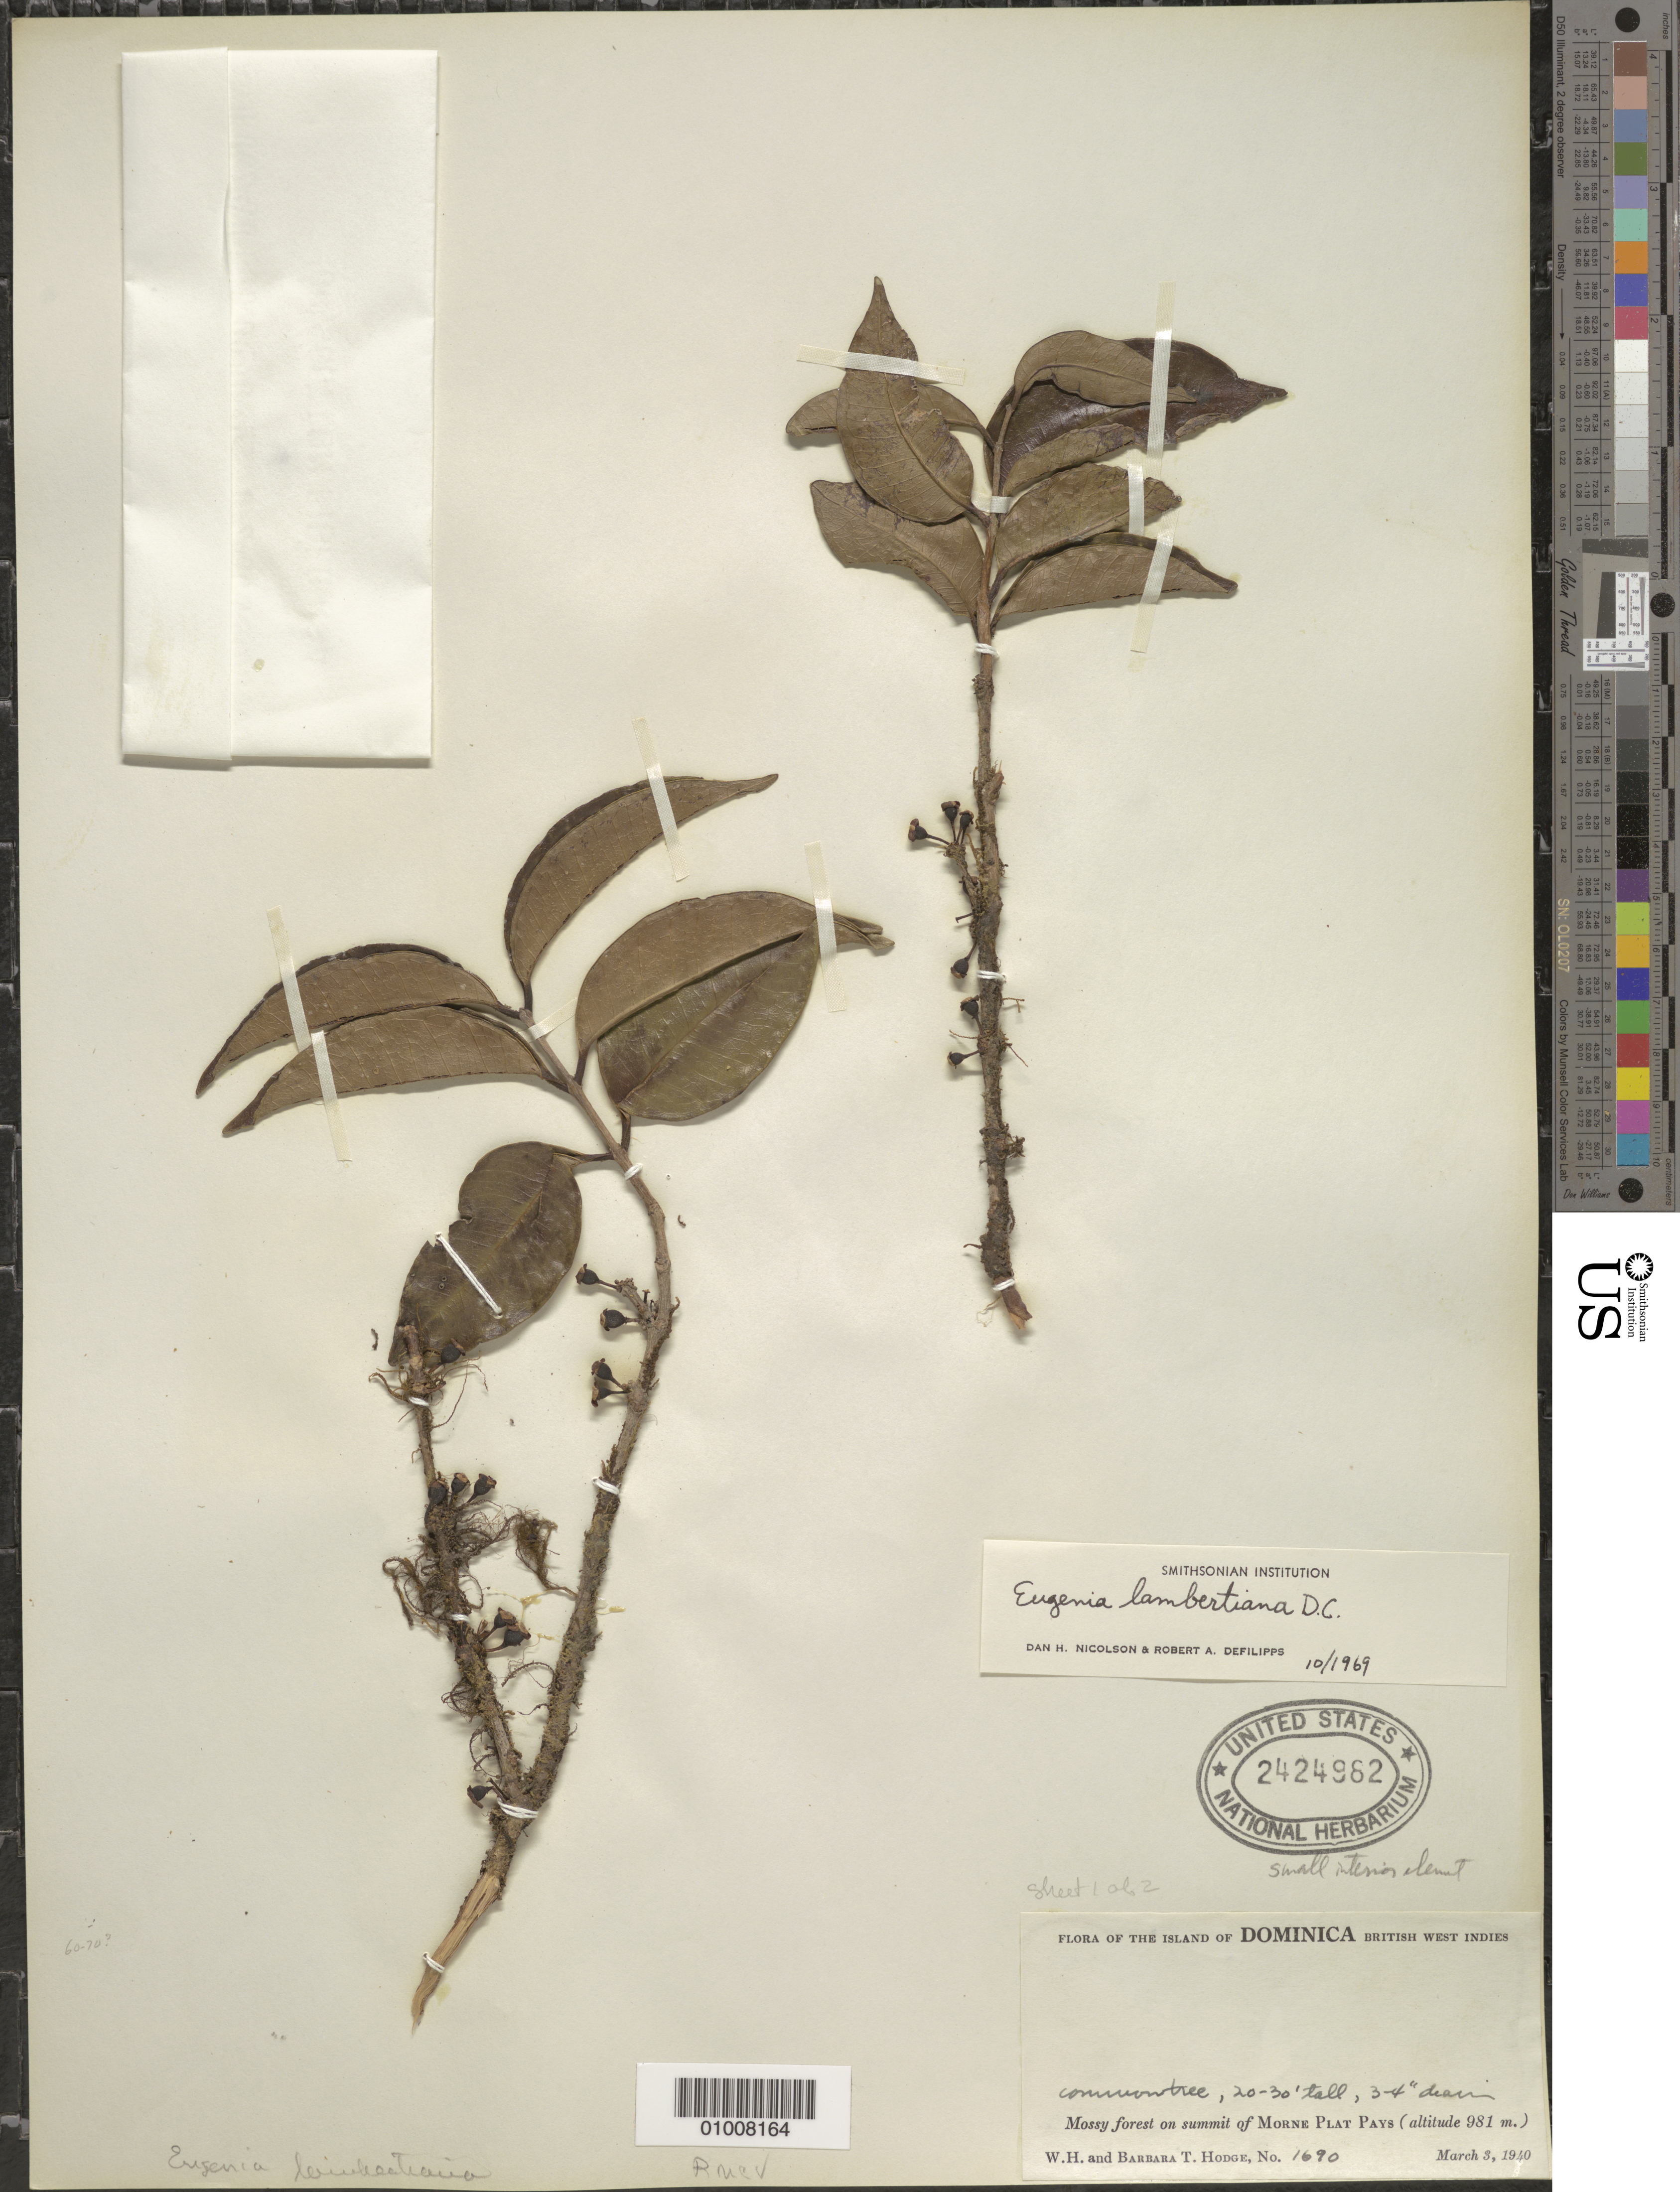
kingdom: Plantae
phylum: Tracheophyta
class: Magnoliopsida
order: Myrtales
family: Myrtaceae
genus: Eugenia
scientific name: Eugenia lambertiana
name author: DC.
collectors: W. Hodge & B. Hodge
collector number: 1690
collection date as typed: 03 Mar 1940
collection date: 1940-03-03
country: Dominica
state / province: St. Luke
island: Dominica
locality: Summit of Morne Plat Pays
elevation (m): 981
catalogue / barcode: US 2424982